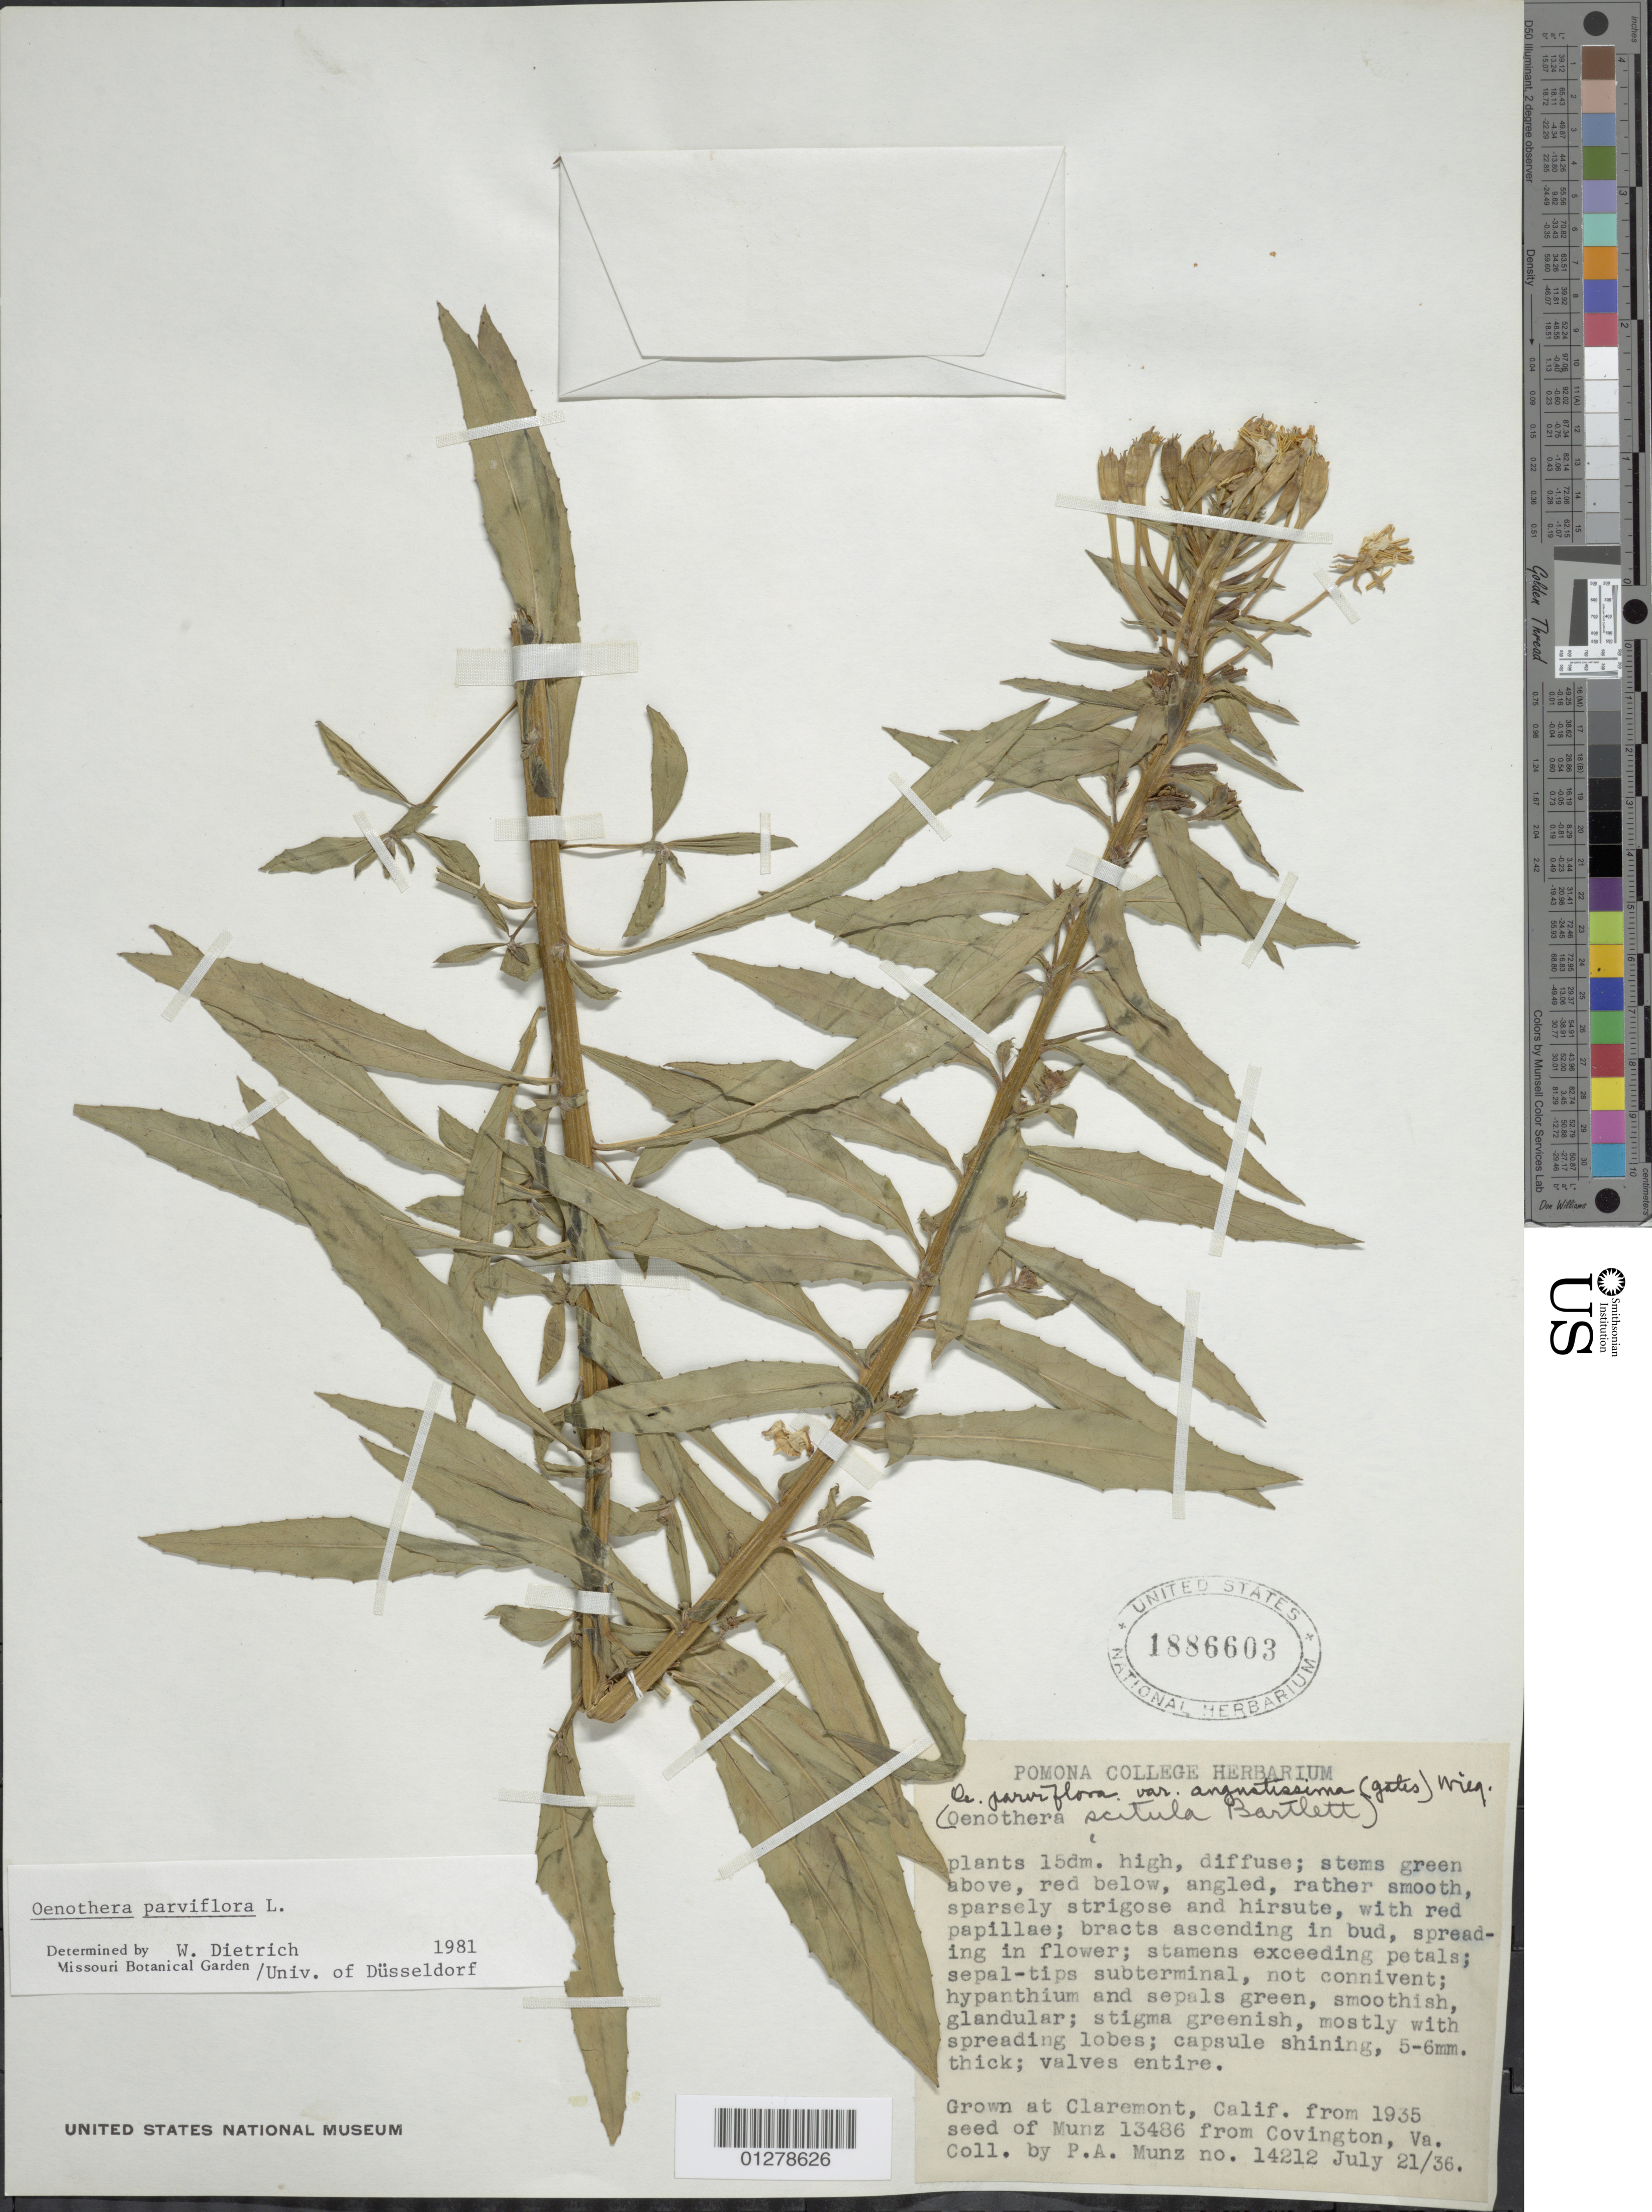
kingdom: Plantae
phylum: Tracheophyta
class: Magnoliopsida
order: Myrtales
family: Onagraceae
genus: Oenothera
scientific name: Oenothera parviflora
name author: L.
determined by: Dietrich, W.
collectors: P. A. Munz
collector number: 14212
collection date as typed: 21 Jul 1936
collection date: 1936-07-21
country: United States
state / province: California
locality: Claremont, Pomona College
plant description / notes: From 1935 seed of Munz13486 from Covington, VA.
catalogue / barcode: US 1886603